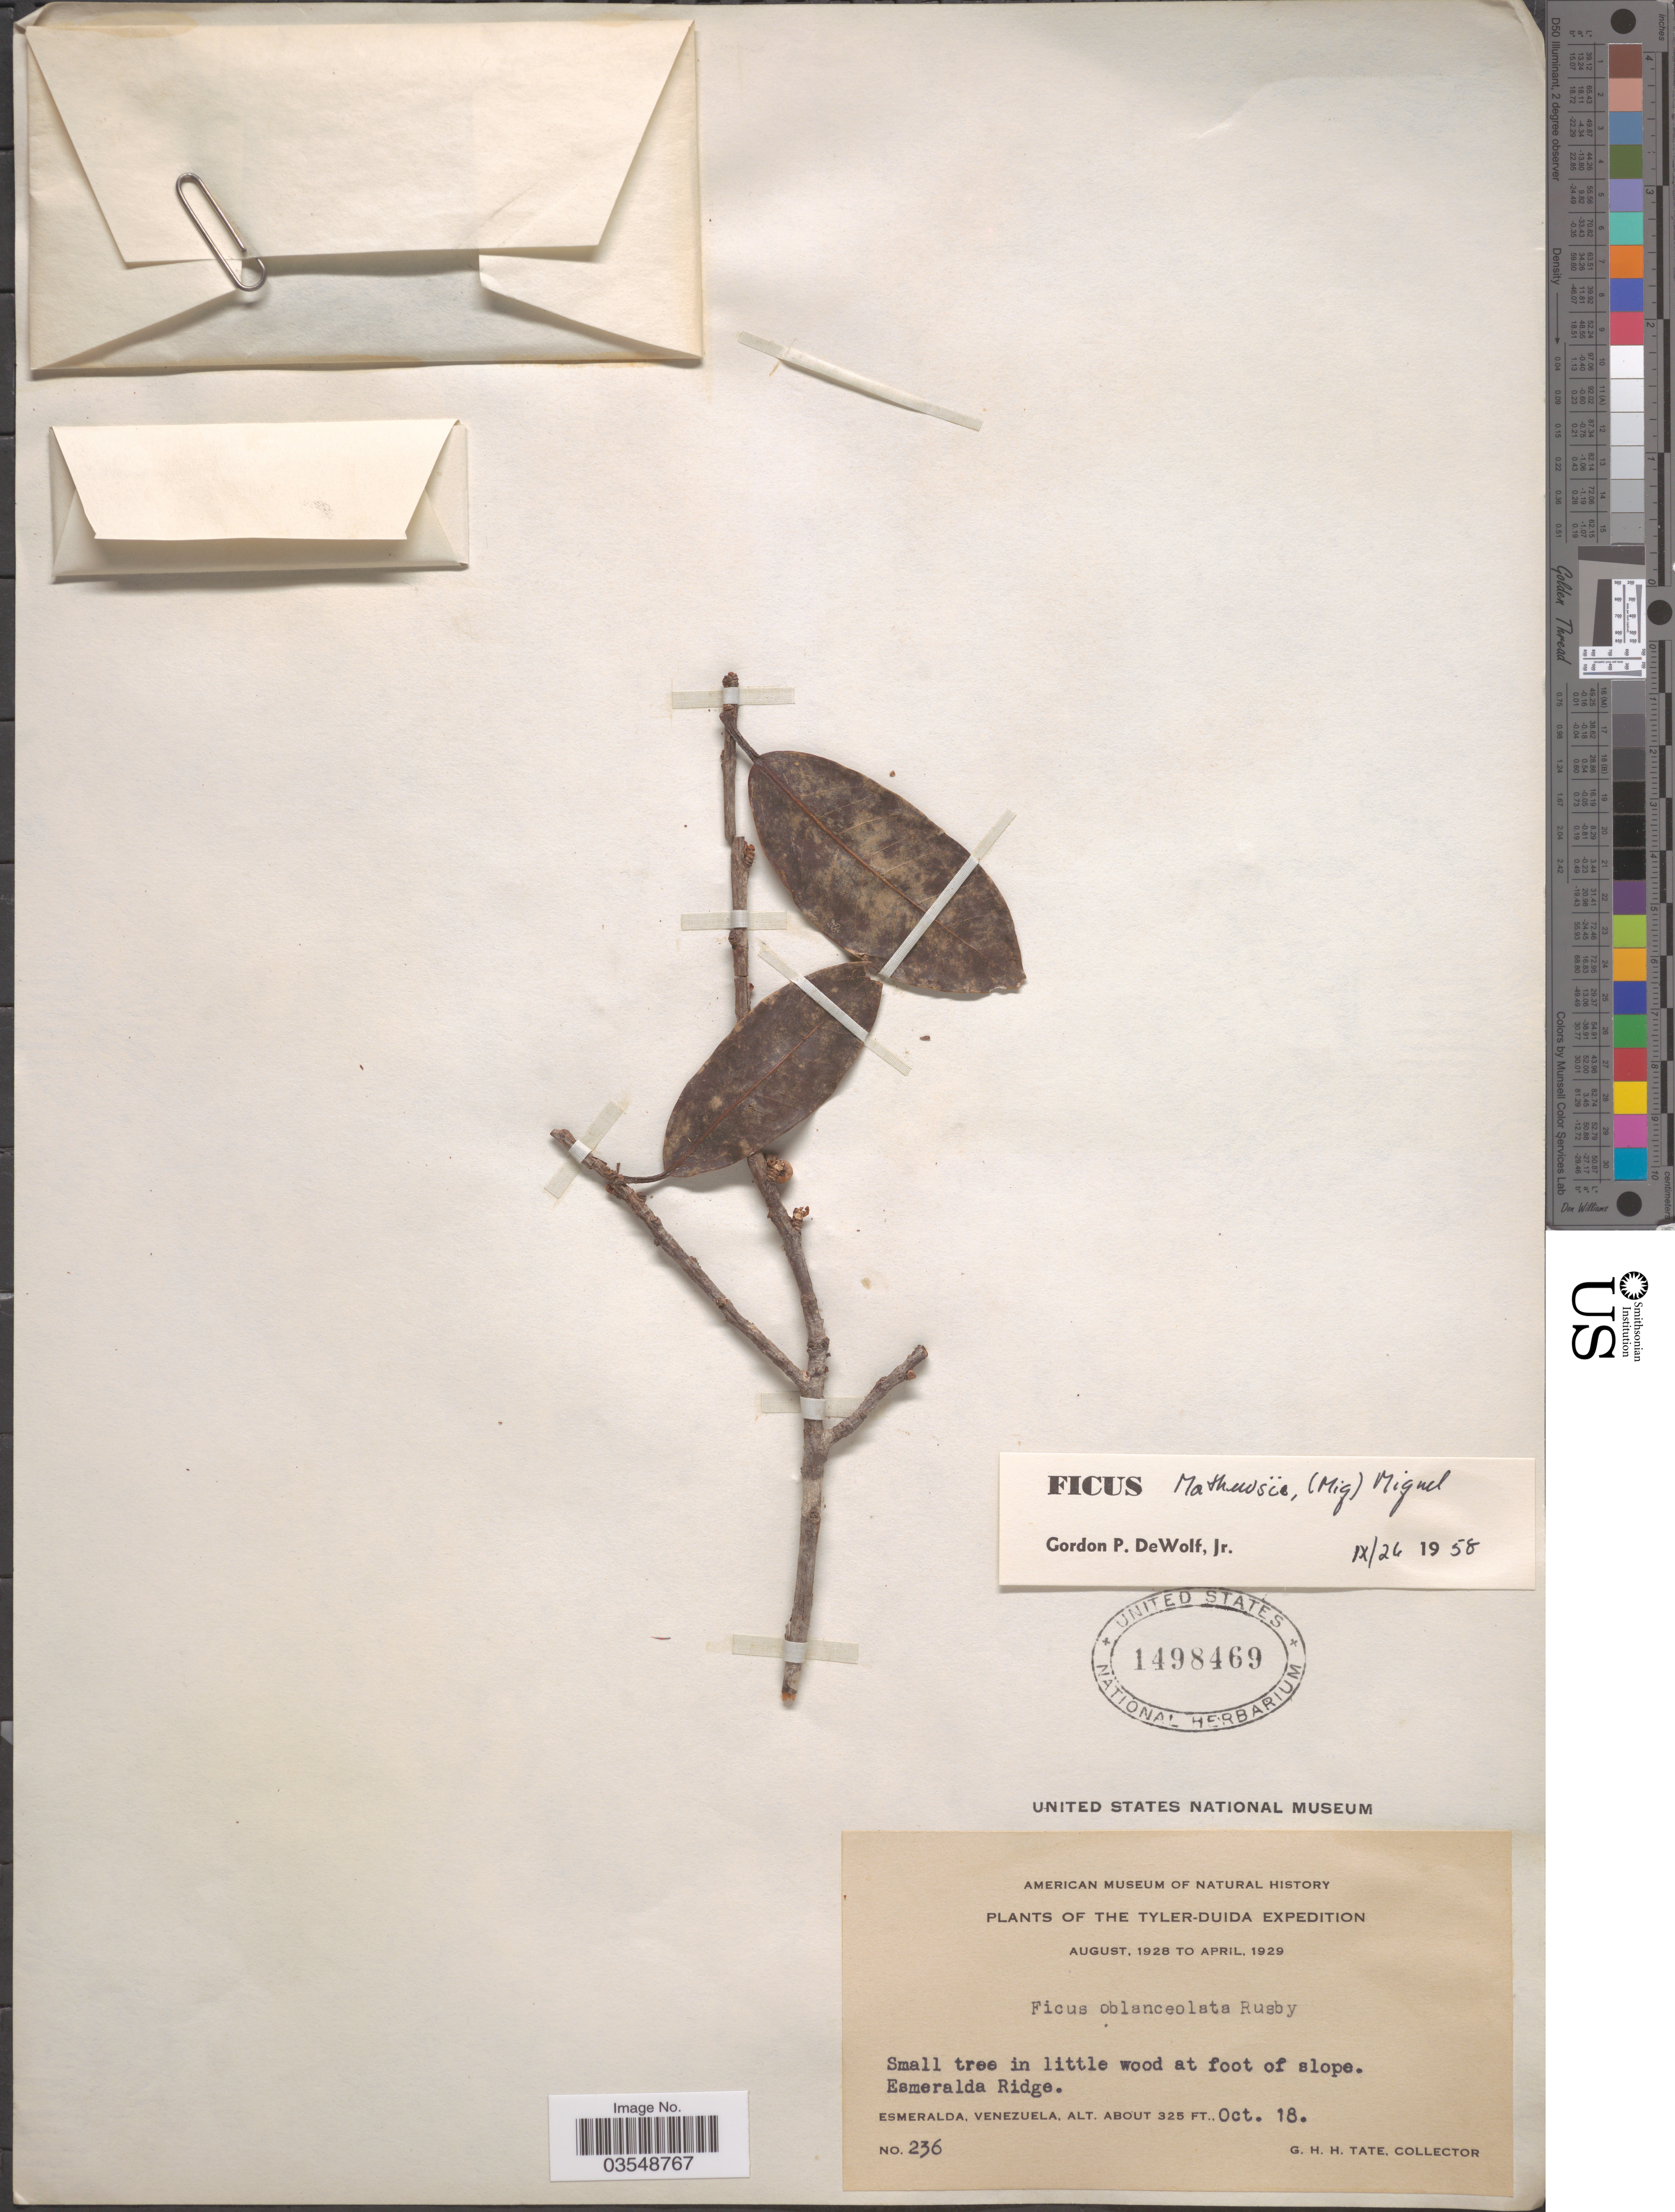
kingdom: Plantae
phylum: Tracheophyta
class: Magnoliopsida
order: Rosales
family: Moraceae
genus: Ficus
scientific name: Ficus mathewsii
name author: (Miq.) Miq.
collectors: G. H. H.Tate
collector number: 236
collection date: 1929-10-18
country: Venezuela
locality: Tyler-Duida. Esmeralda Ridge. Esmeralda.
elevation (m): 99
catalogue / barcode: US 1498469